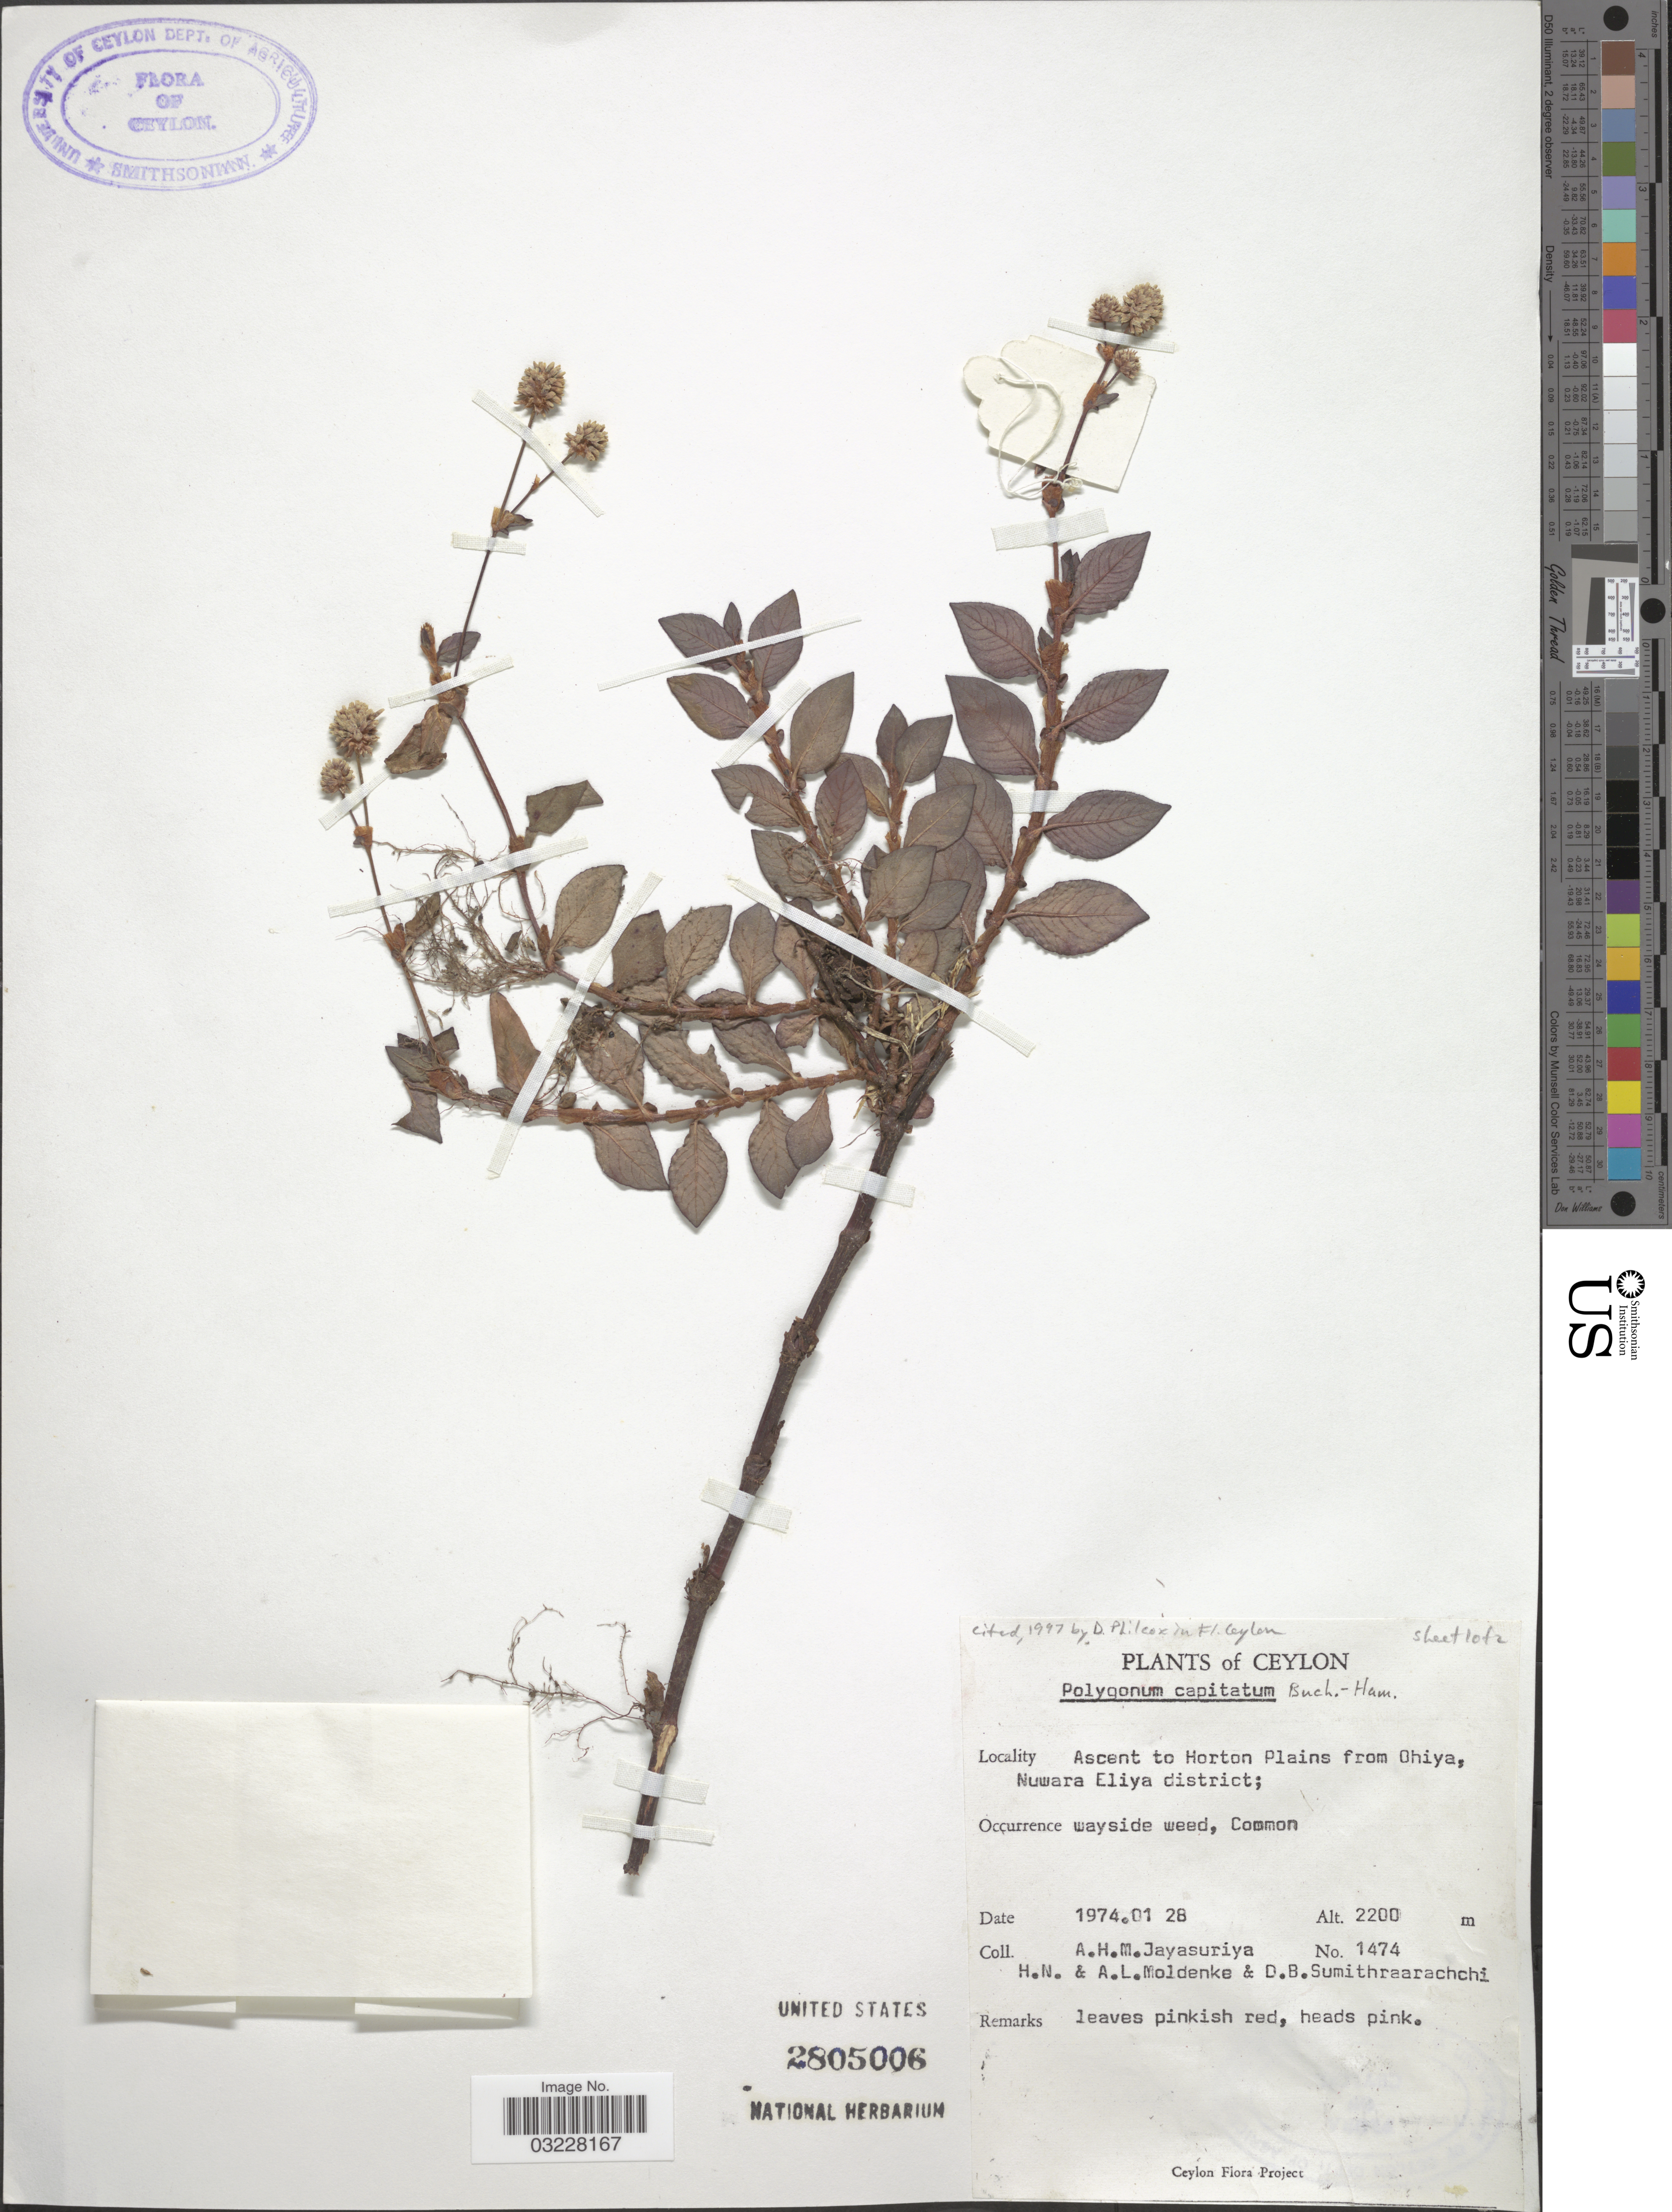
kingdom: Plantae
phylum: Tracheophyta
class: Magnoliopsida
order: Caryophyllales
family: Polygonaceae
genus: Polygonum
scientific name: Polygonum capitatum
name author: Buch.-Ham. ex D. Don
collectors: A. H. Jayasuriya, H. N. Moldenke, A. L. Moldenke & D. B. Sumithraarachchi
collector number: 1474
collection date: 1974-01-28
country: Sri Lanka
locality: Ceylon. Ascent to Horton Plains from Ohiya, Nuwara Eliya district.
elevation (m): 2200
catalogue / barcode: US 2805006